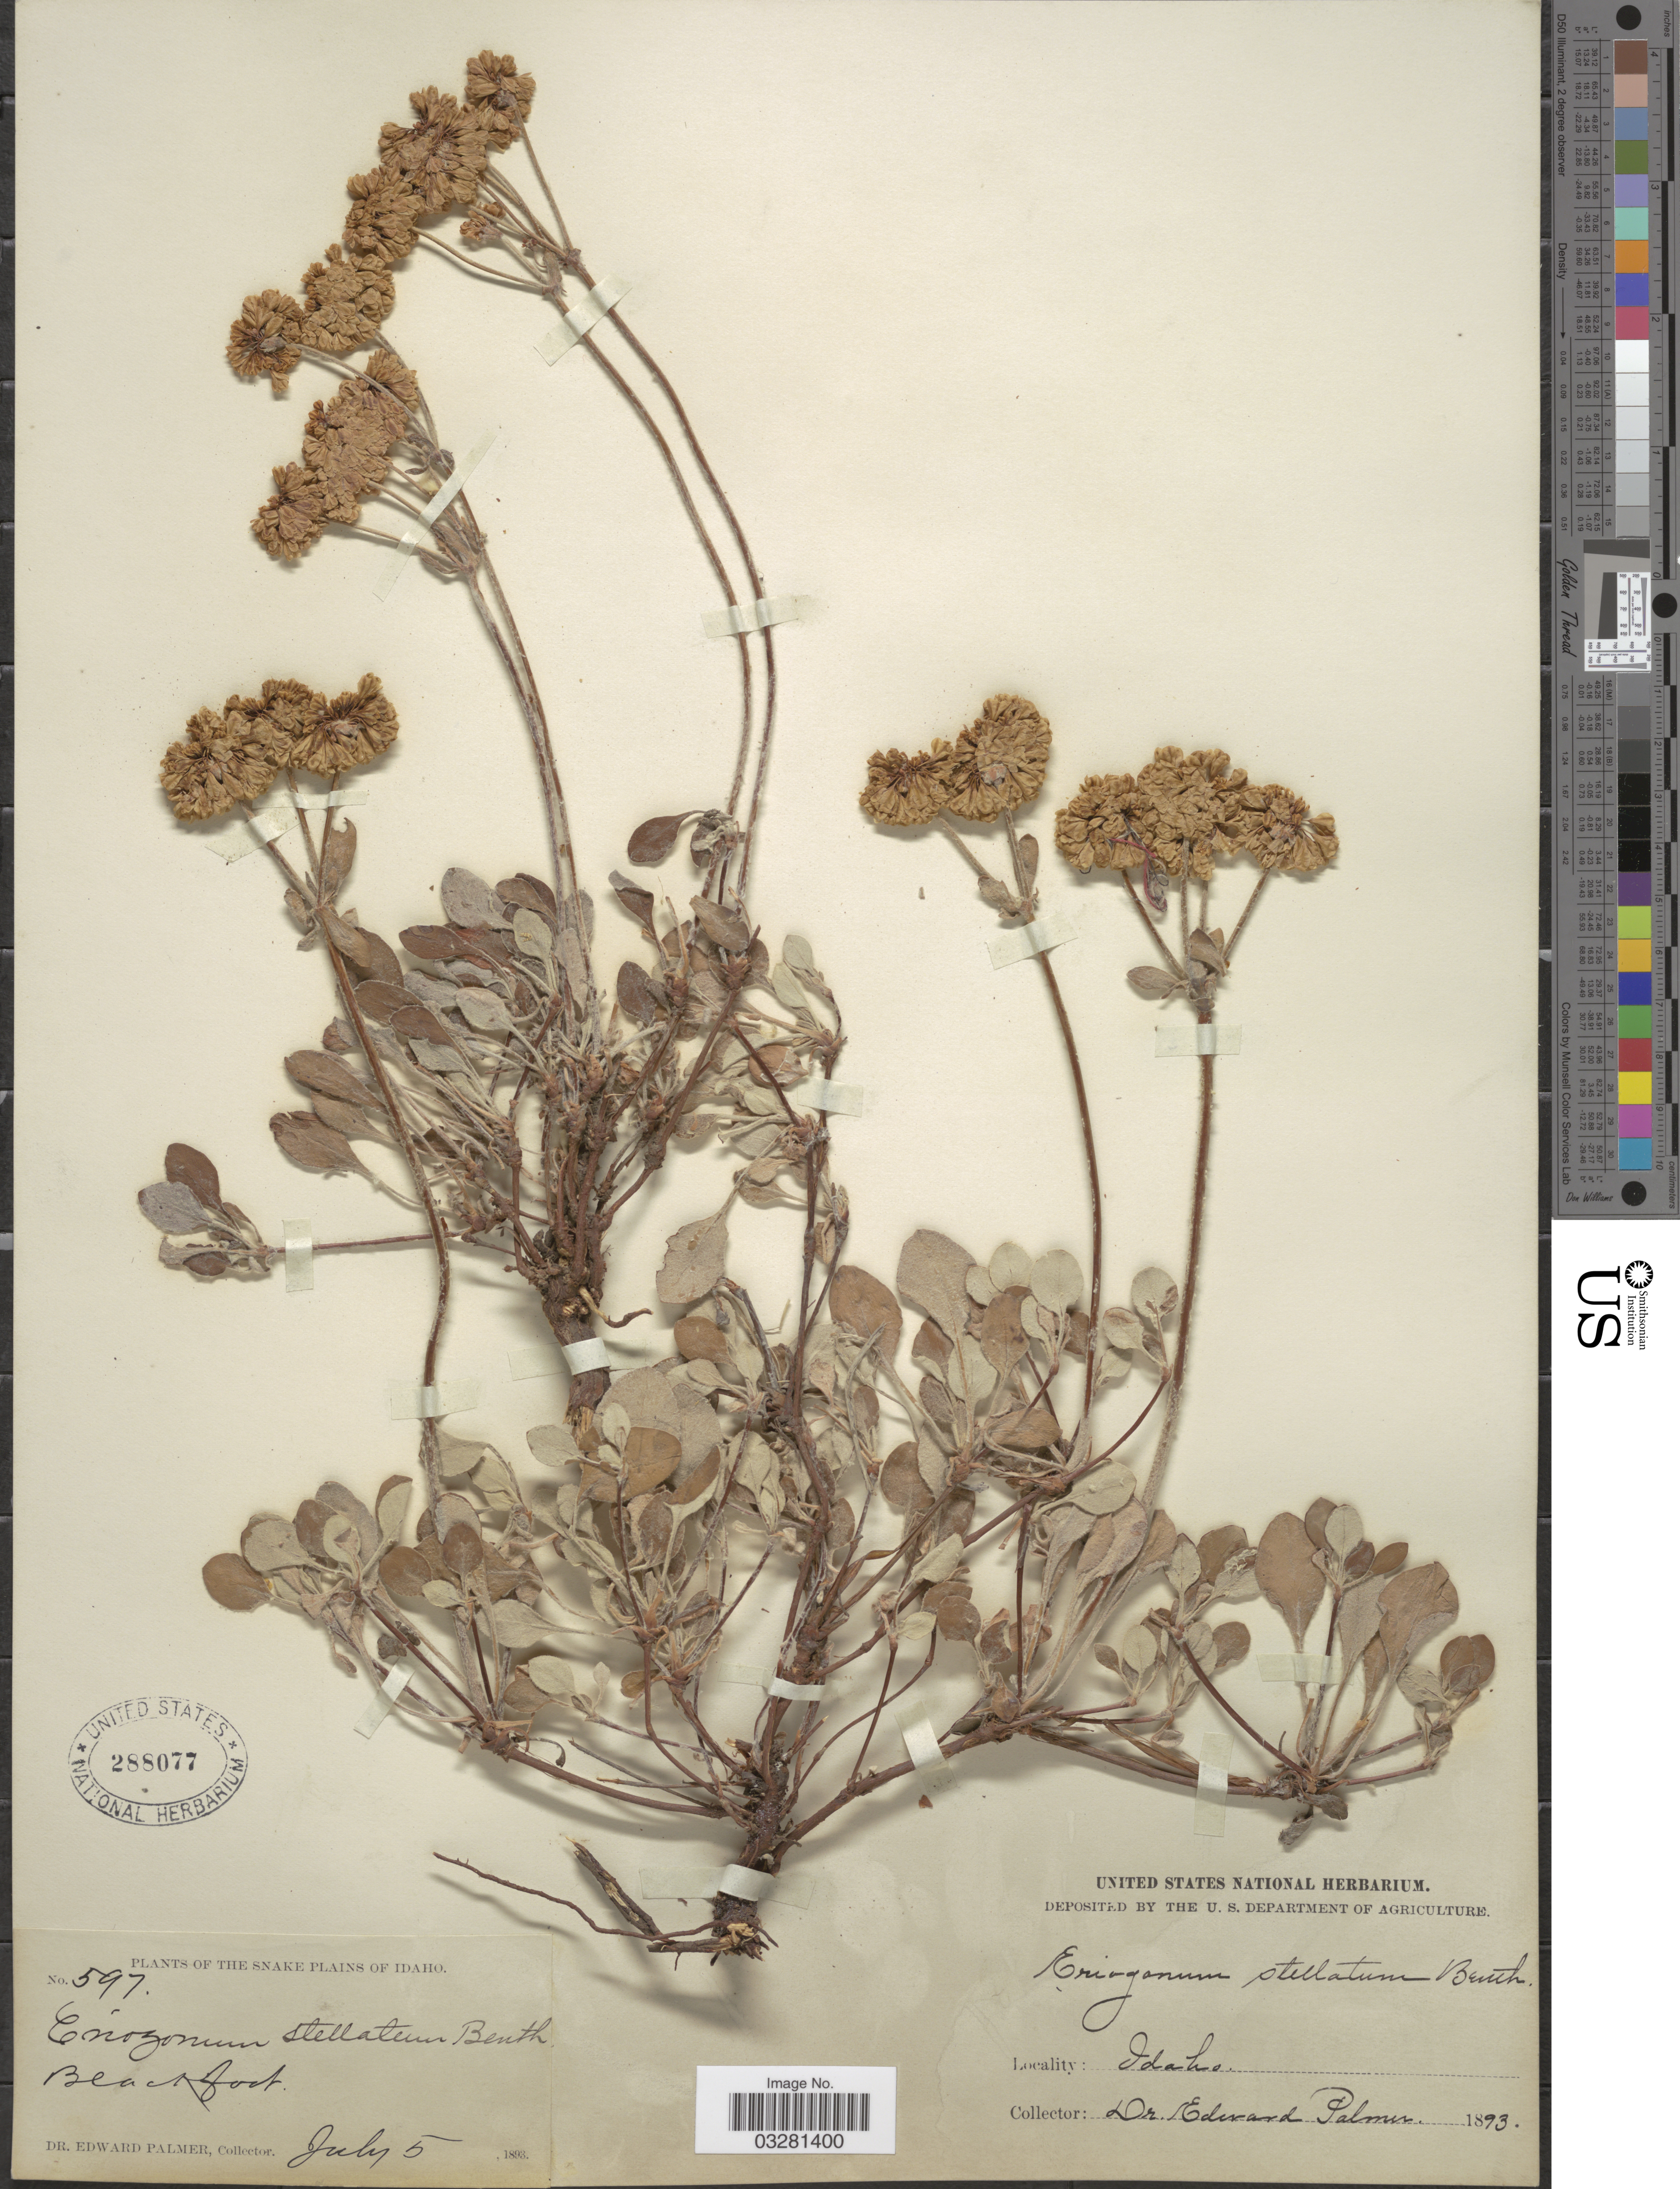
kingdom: Plantae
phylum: Tracheophyta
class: Magnoliopsida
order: Caryophyllales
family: Polygonaceae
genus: Eriogonum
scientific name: Eriogonum umbellatum var. umbellatum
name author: Torr.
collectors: E. Palmer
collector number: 597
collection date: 1893-07-05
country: United States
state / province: Idaho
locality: The Snake Plains of Idaho. Blackfoot.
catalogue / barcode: US 288077